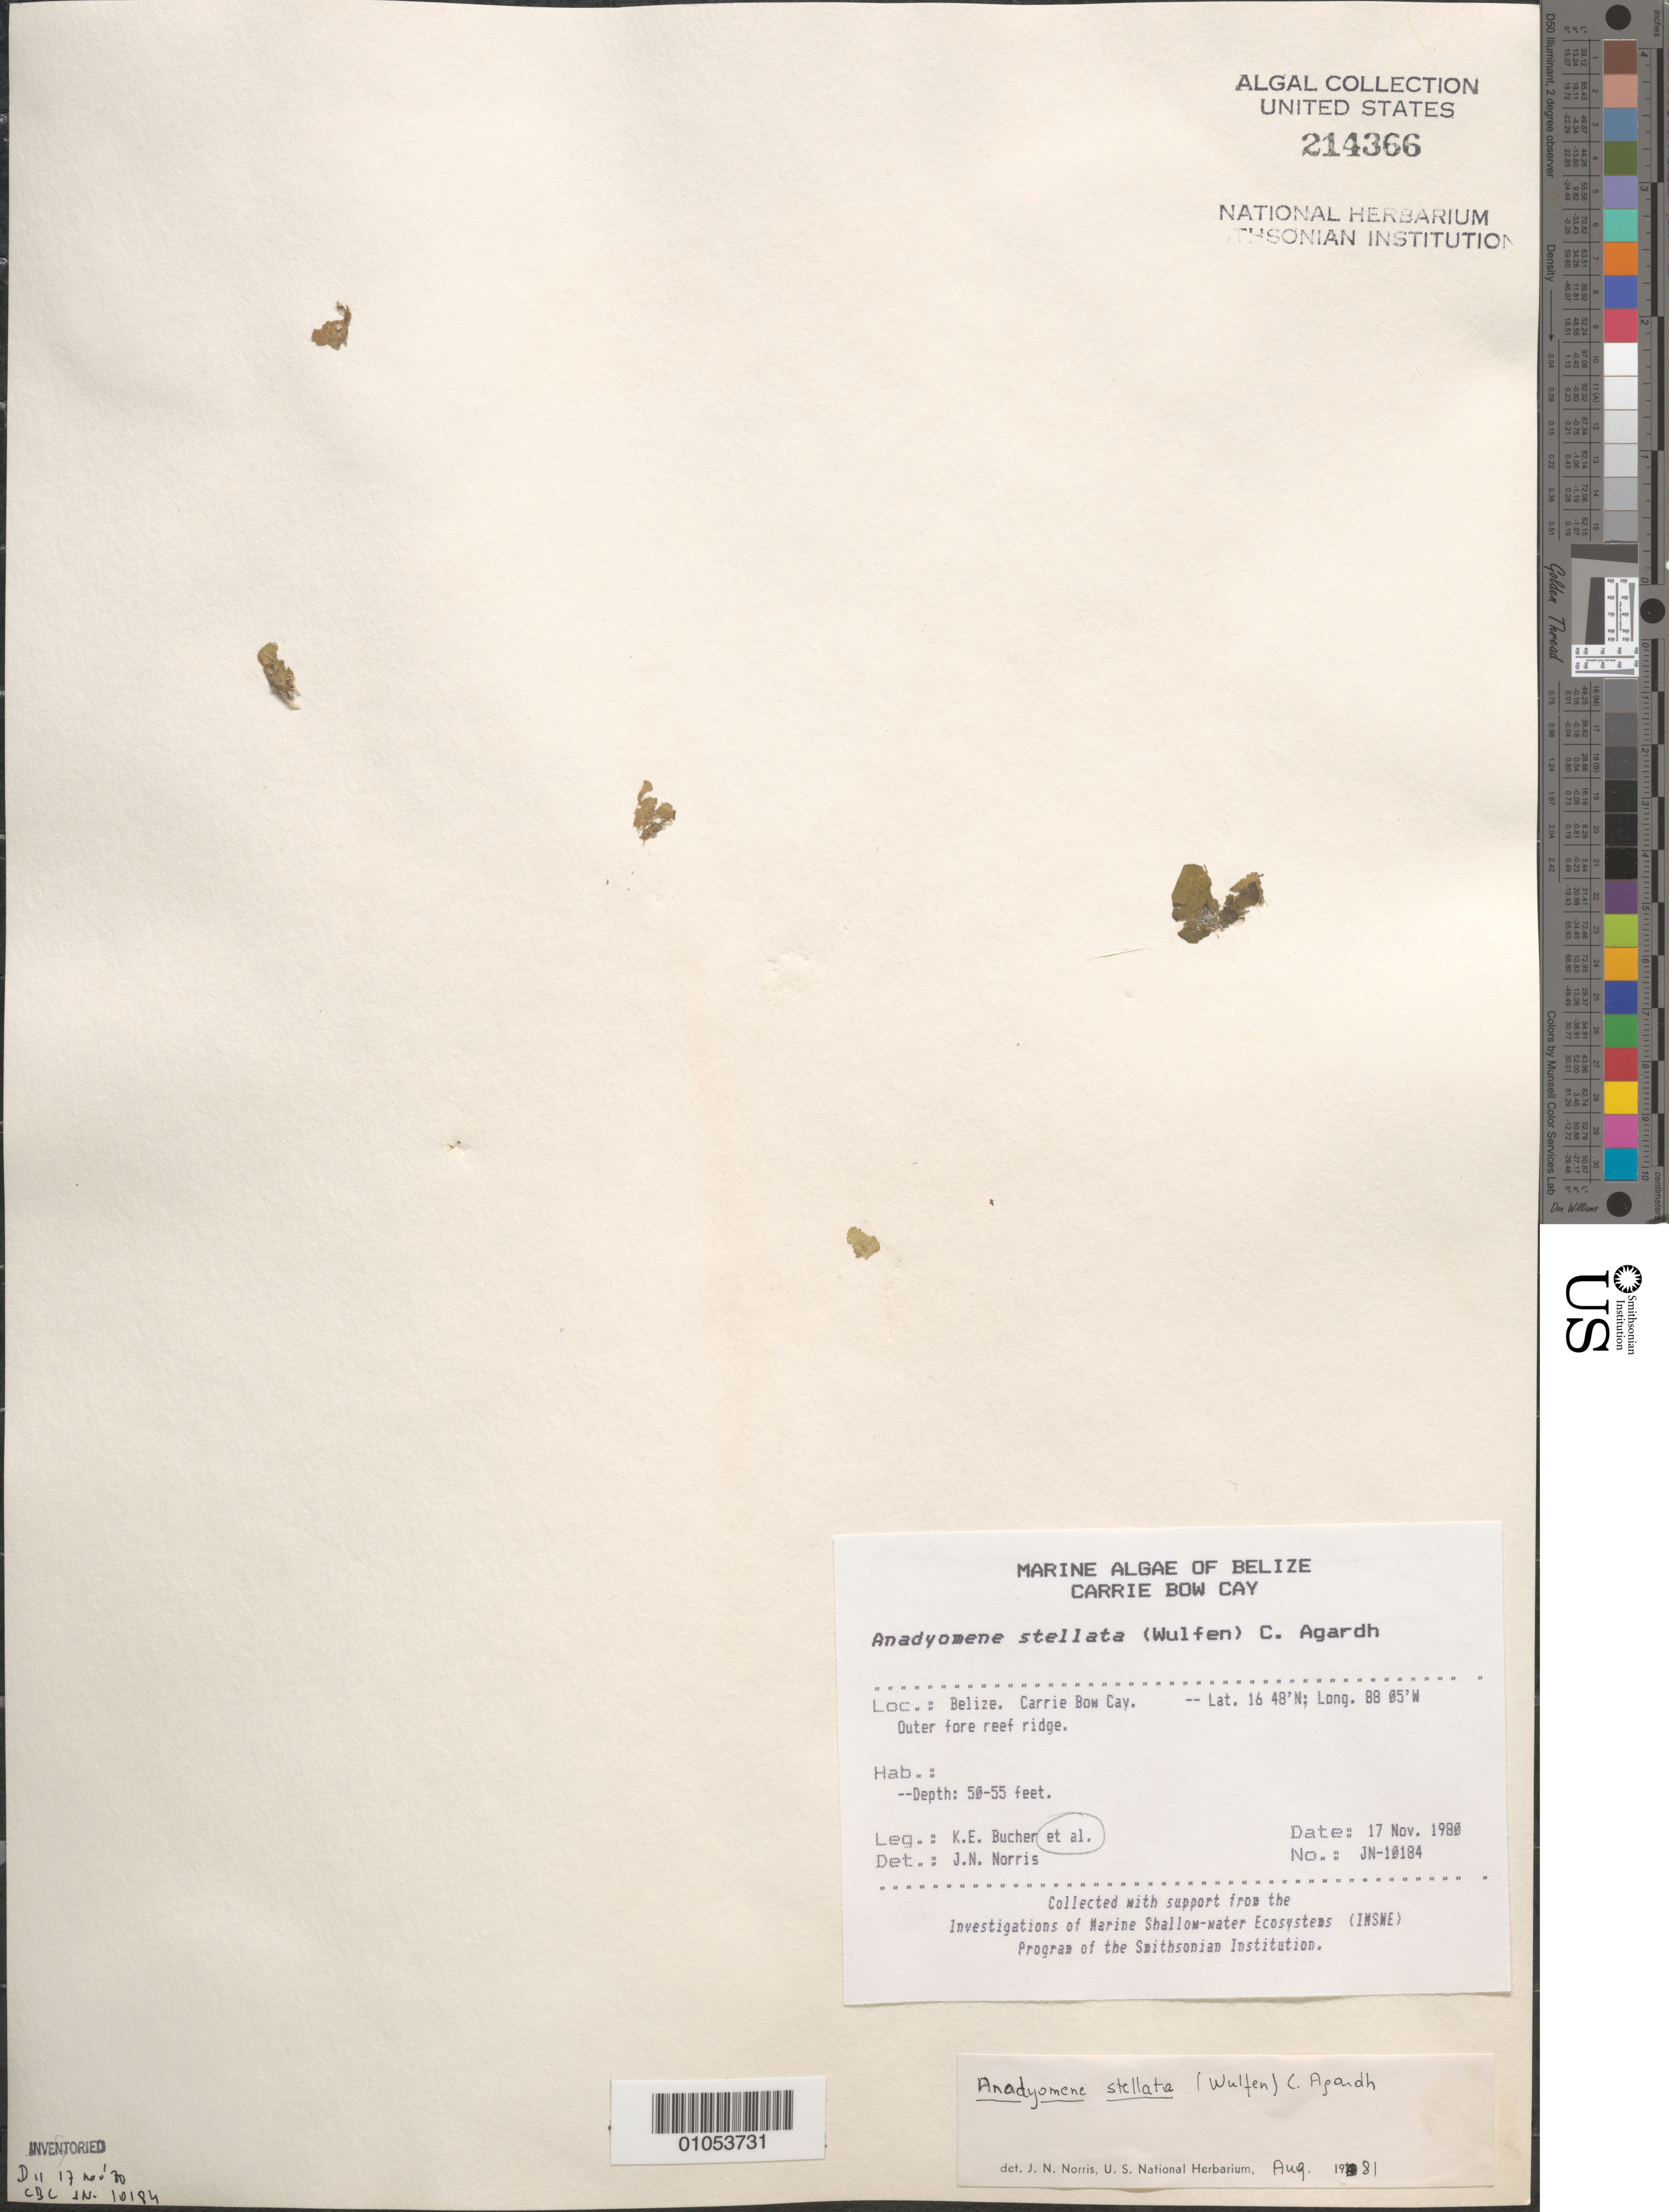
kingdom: Plantae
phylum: Chlorophyta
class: Ulvophyceae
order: Cladophorales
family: Anadyomenaceae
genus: Anadyomene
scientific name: Anadyomene stellata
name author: (Wulfen) C. Agardh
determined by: Norris, James N.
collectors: K. E. Bucher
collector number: JN-10184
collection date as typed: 17 Nov 1980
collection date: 1980-11-17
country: Belize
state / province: Stann Creek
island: Carrie Bow Cay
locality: Outer fore reef ridge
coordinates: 16 48'N, 88 05'W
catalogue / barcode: US 214366